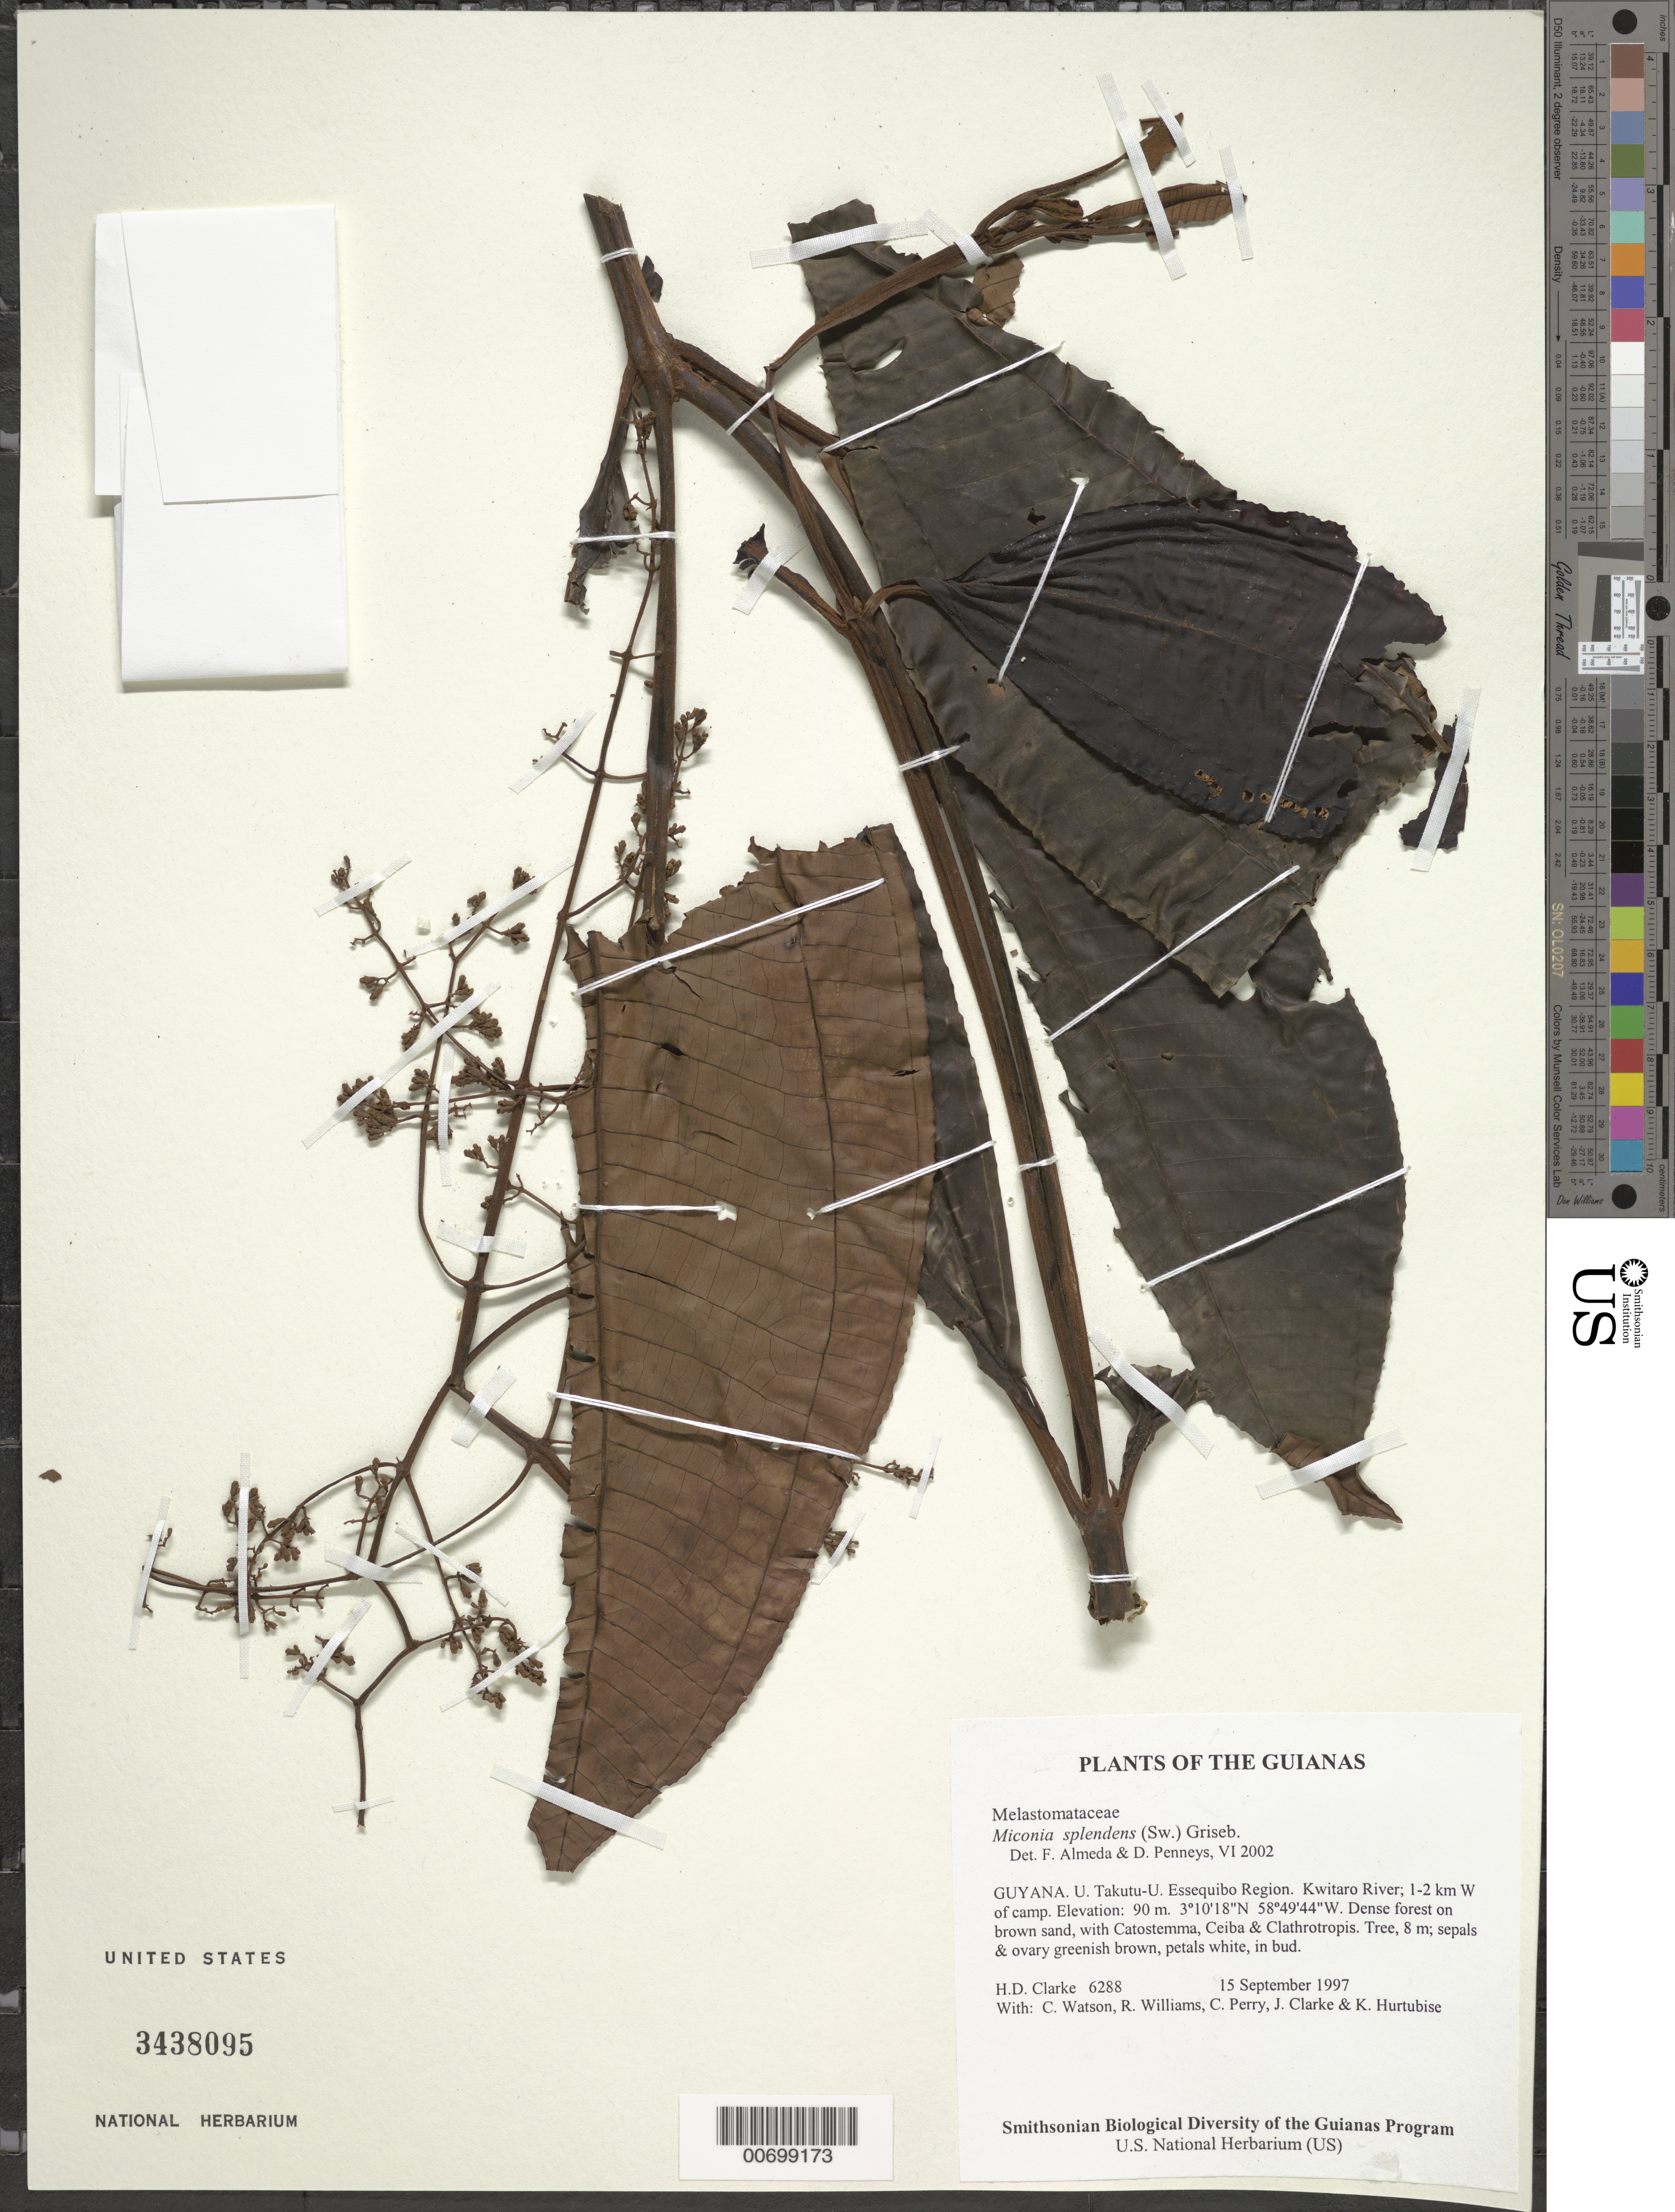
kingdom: Plantae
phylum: Tracheophyta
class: Magnoliopsida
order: Myrtales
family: Melastomataceae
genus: Miconia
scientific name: Miconia splendens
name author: (Sw.) Griseb.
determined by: Almeda, F.; Penneys, D. S.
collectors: H. D. Clarke, C. Watson, R. Williams, C. Perry, J. Clarke & K. Hurtubise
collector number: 6288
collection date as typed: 15 September 1997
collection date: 1997-09-15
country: Guyana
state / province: U. Takutu-U. Essequibo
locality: Kwitaro River; 1-2 km W of camp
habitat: Dense forest on brown sand, with Catostemma, Ceiba & Clathrotropis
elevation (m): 90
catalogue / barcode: US 3438095